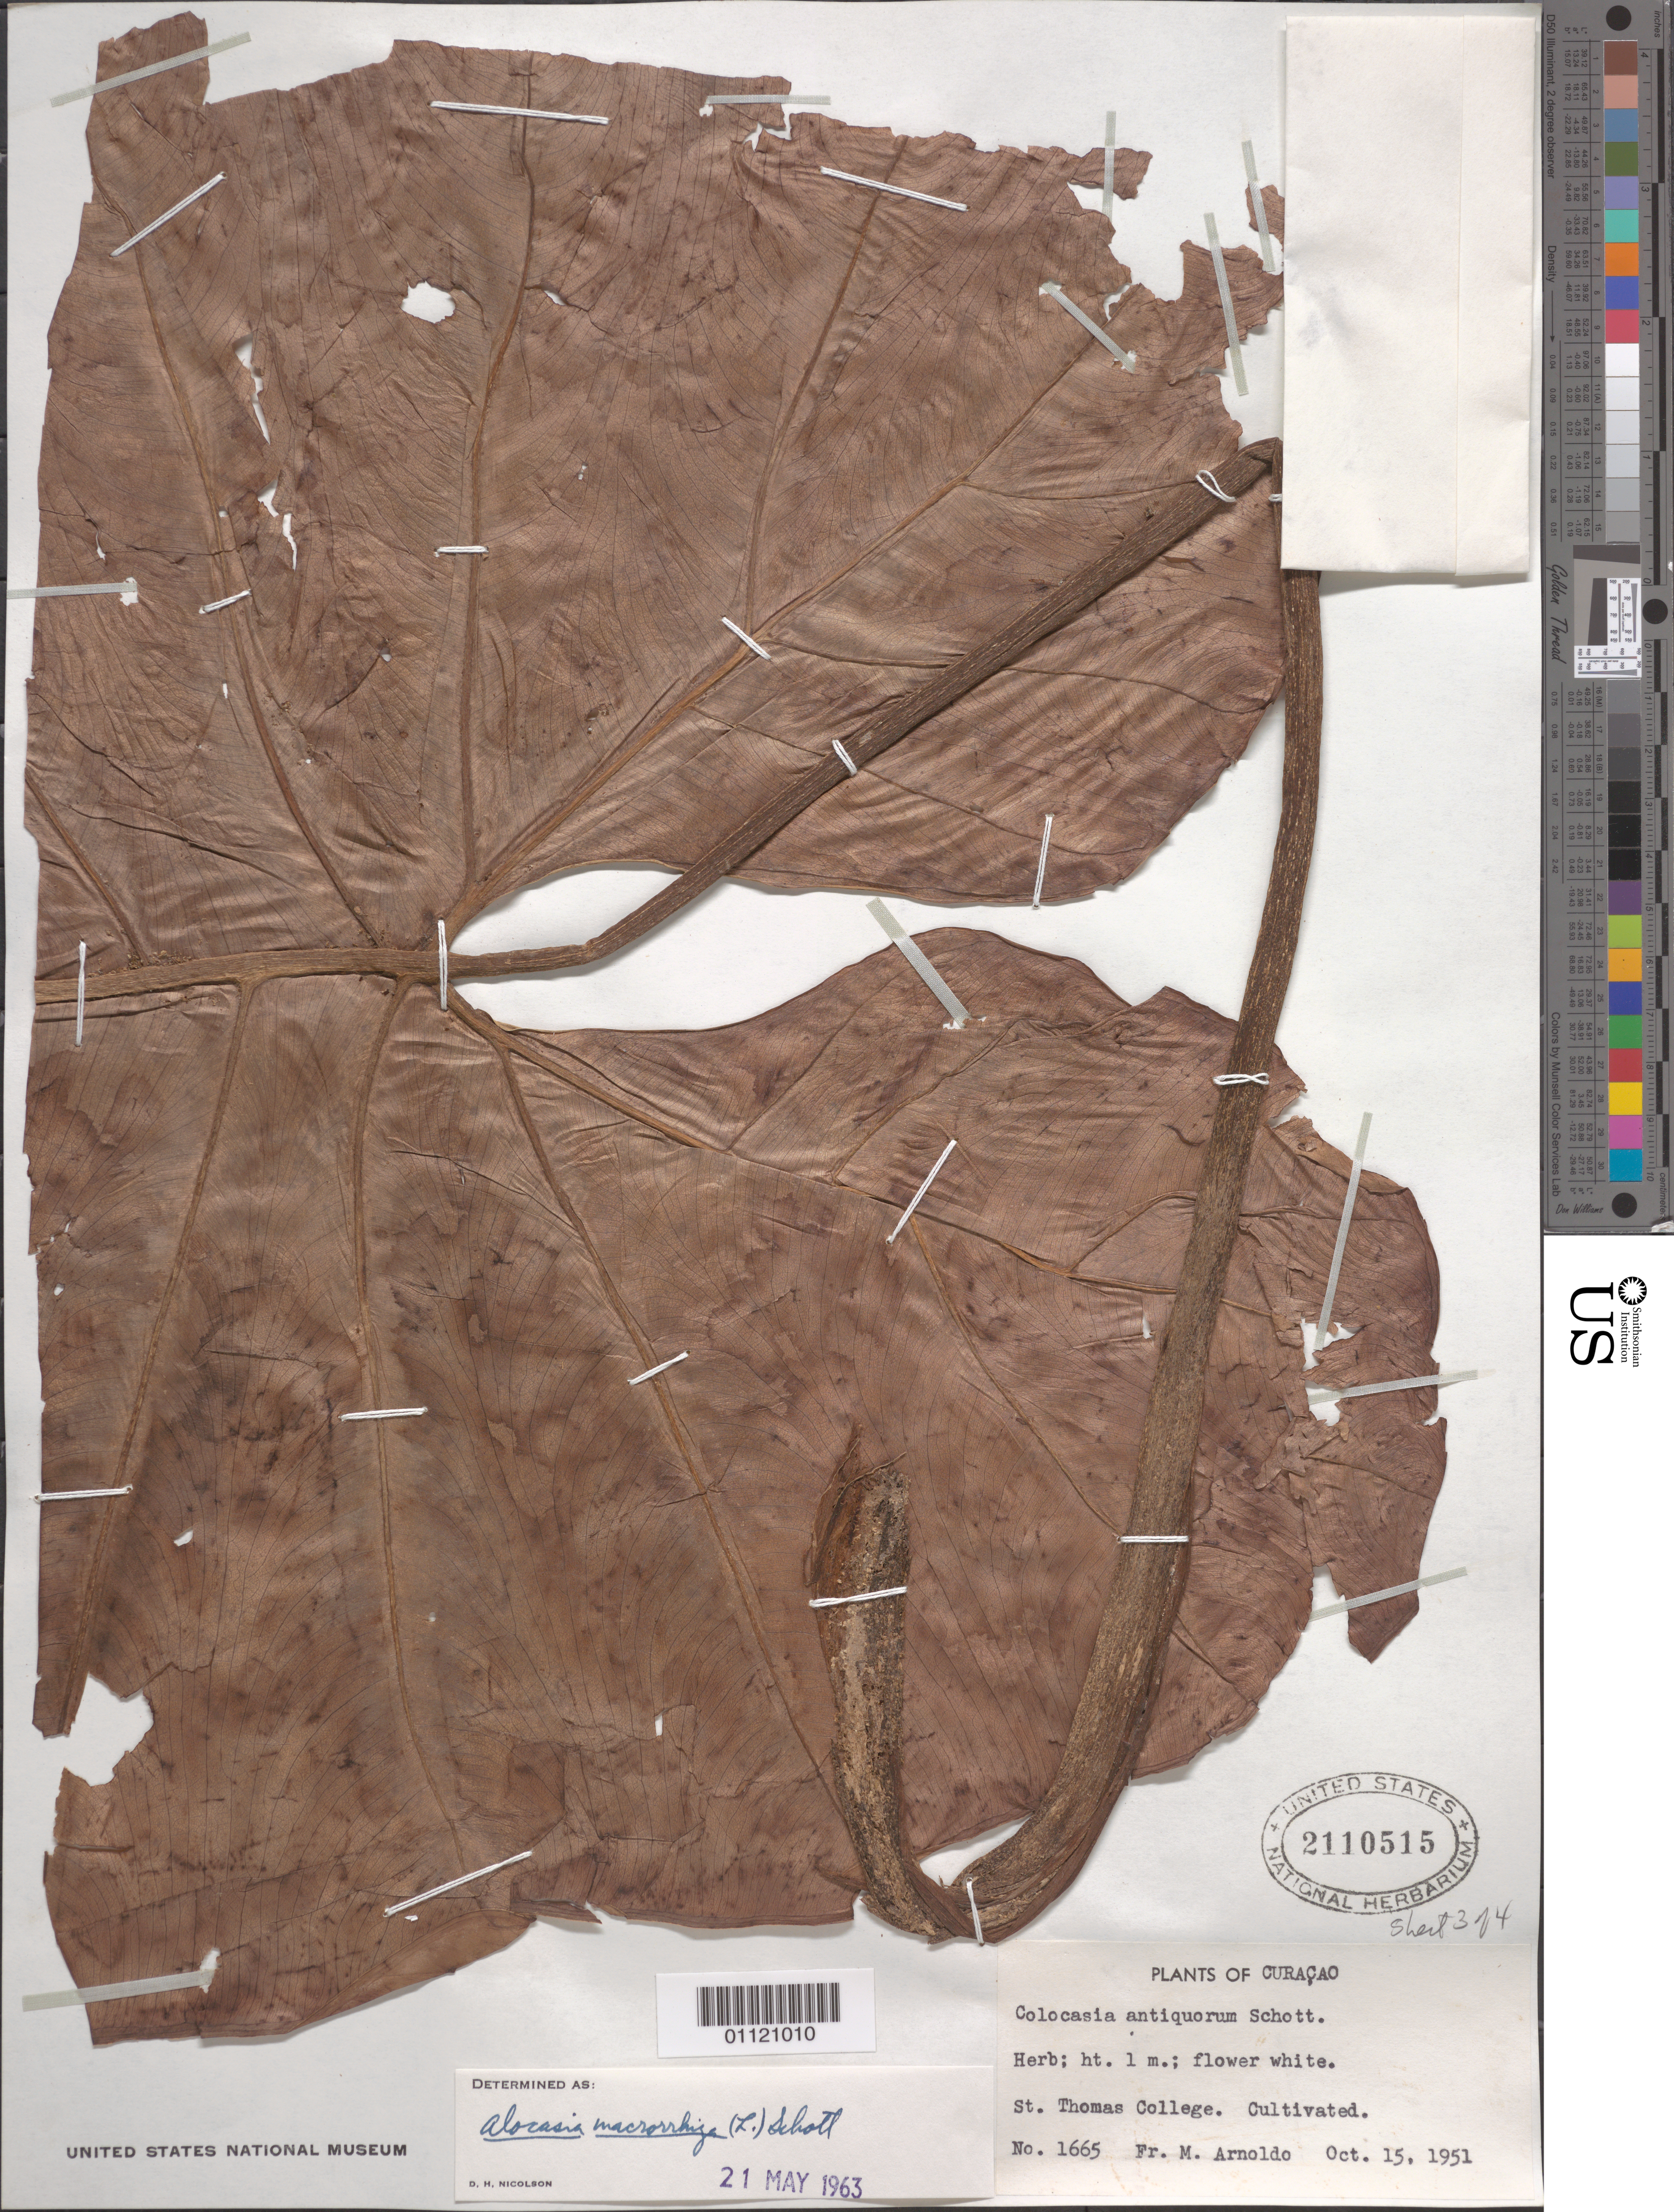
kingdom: Plantae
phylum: Tracheophyta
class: Liliopsida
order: Alismatales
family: Araceae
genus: Alocasia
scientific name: Alocasia macrorrhizos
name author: (L.) G. Don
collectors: Bro. Gines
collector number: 1665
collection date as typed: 15 Oct 1951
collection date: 1951-10-15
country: Curaçao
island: Curaçao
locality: St. Thomas college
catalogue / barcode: US 2110515